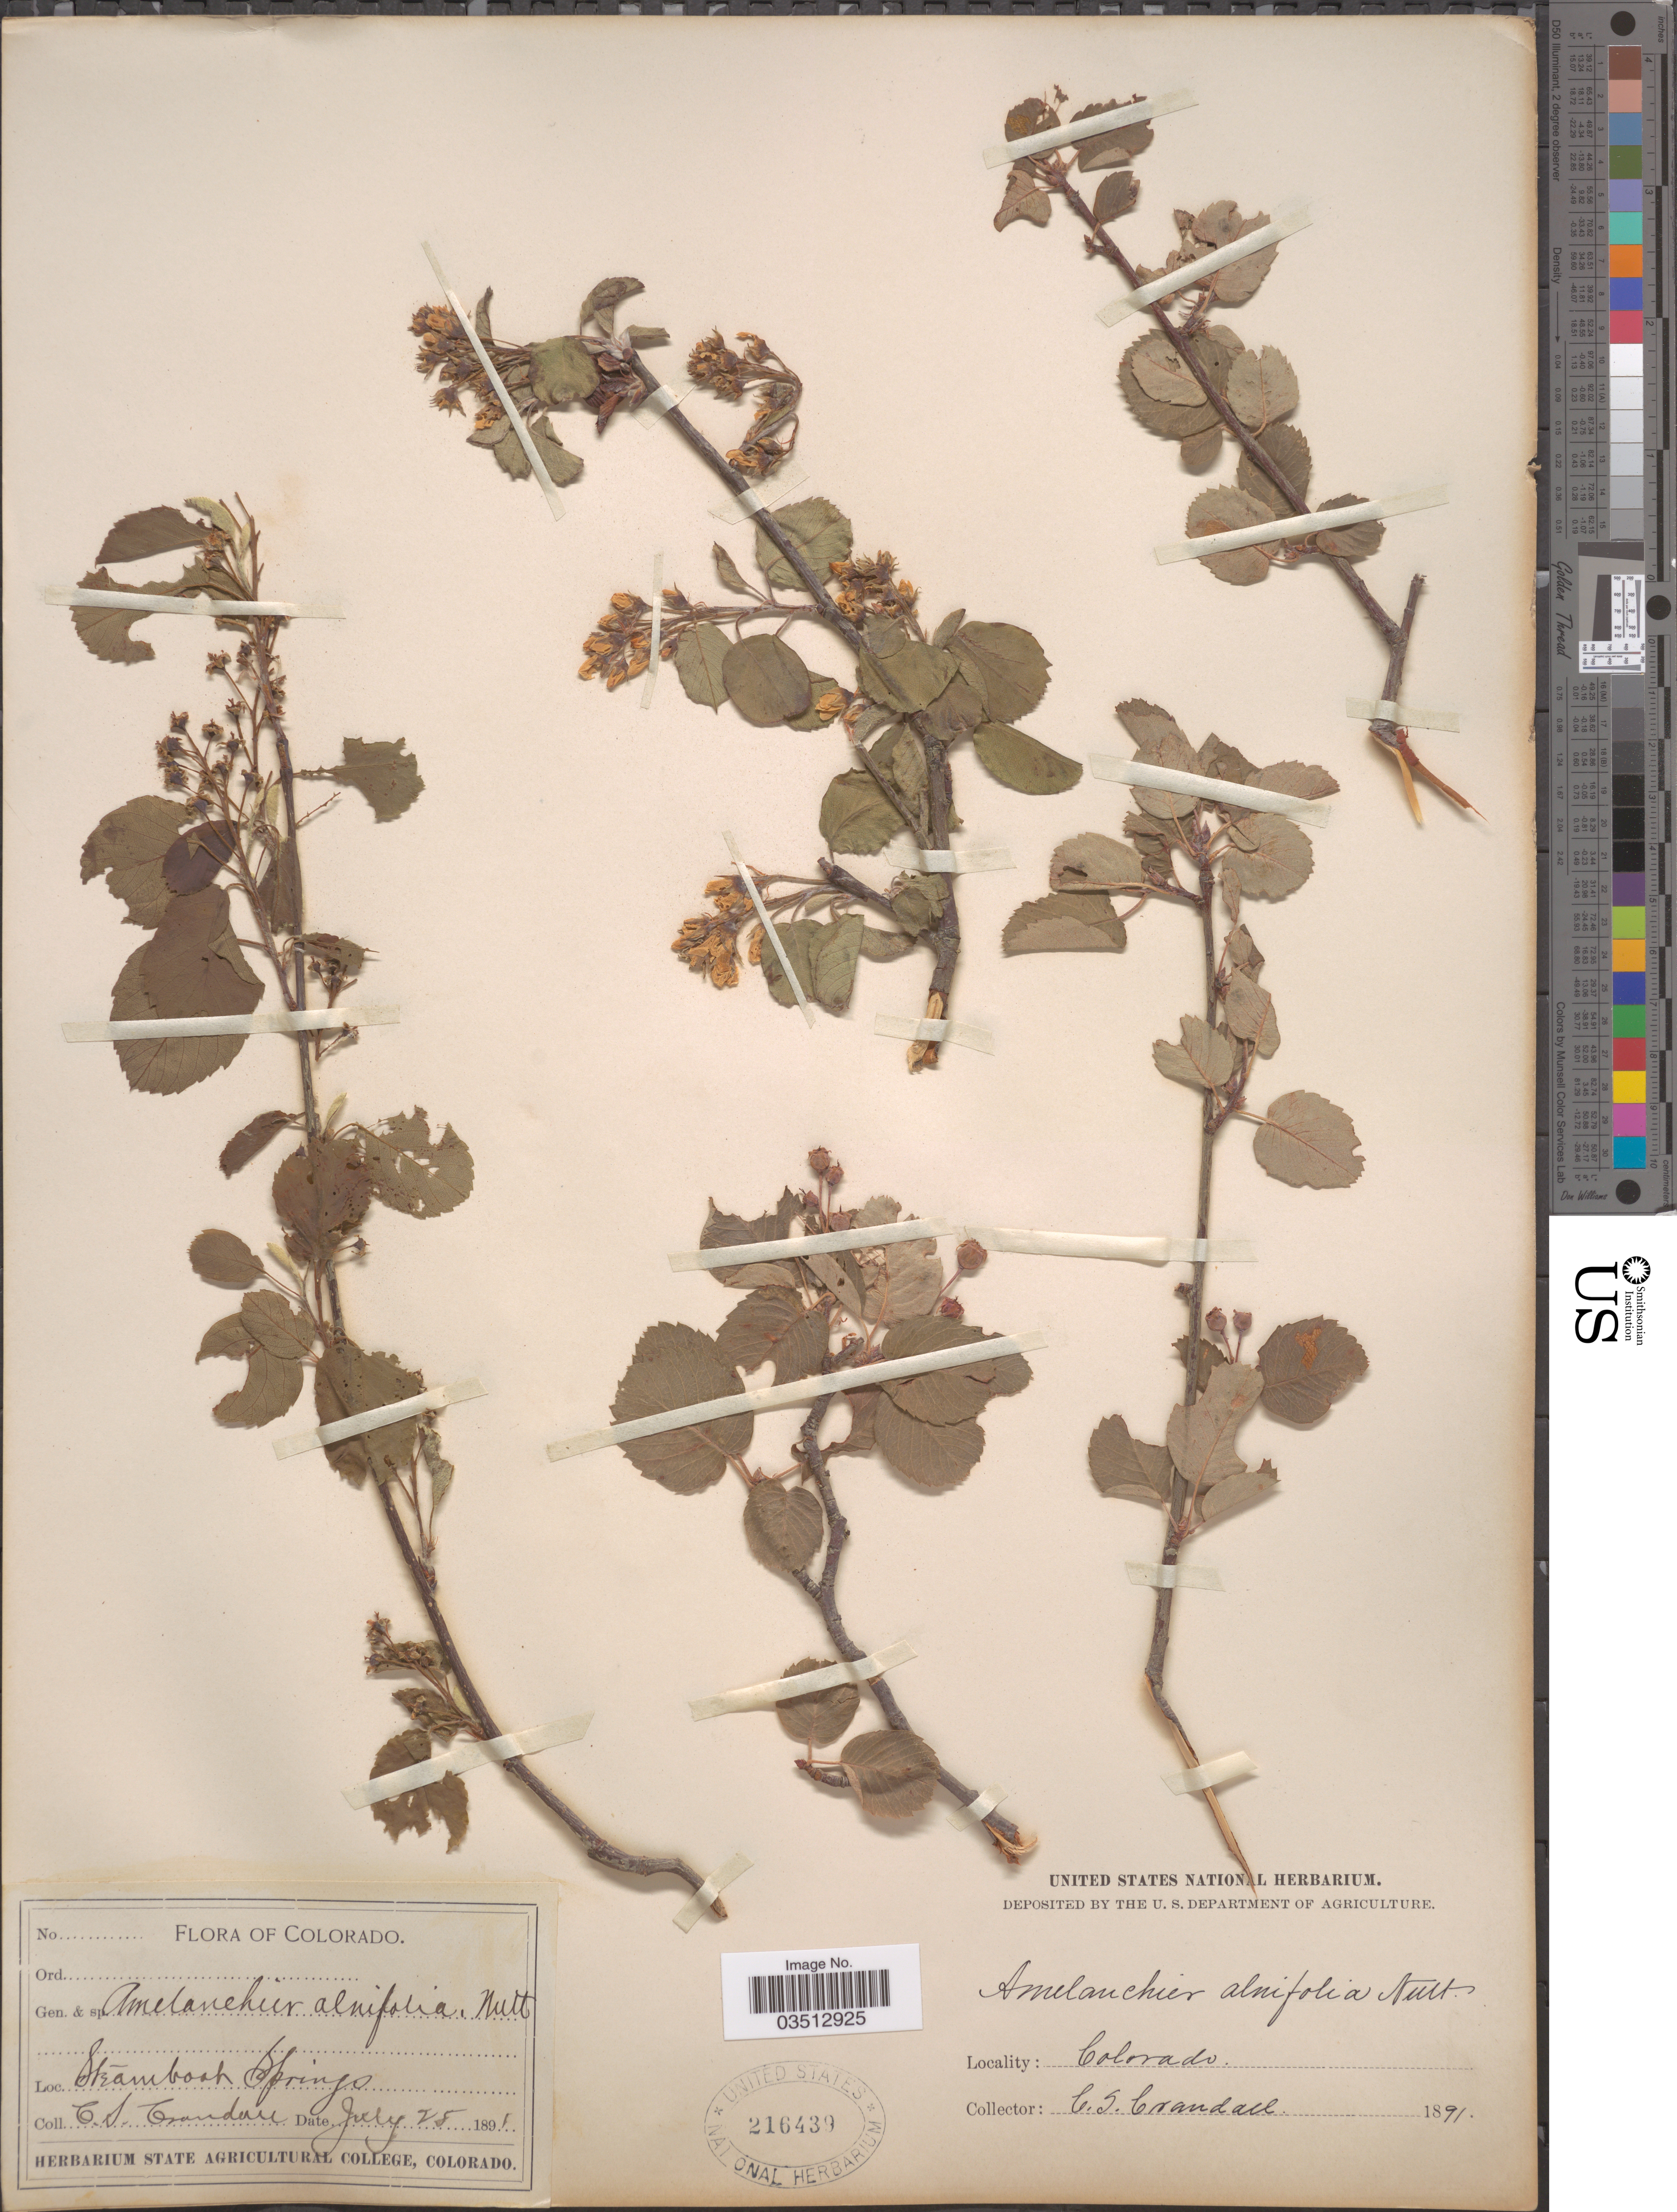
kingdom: Plantae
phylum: Tracheophyta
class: Magnoliopsida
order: Rosales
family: Rosaceae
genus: Amelanchier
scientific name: Amelanchier sp.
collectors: C. Crandall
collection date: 1891-07-25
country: United States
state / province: Colorado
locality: Streamboat Springs.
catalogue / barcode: US 216439